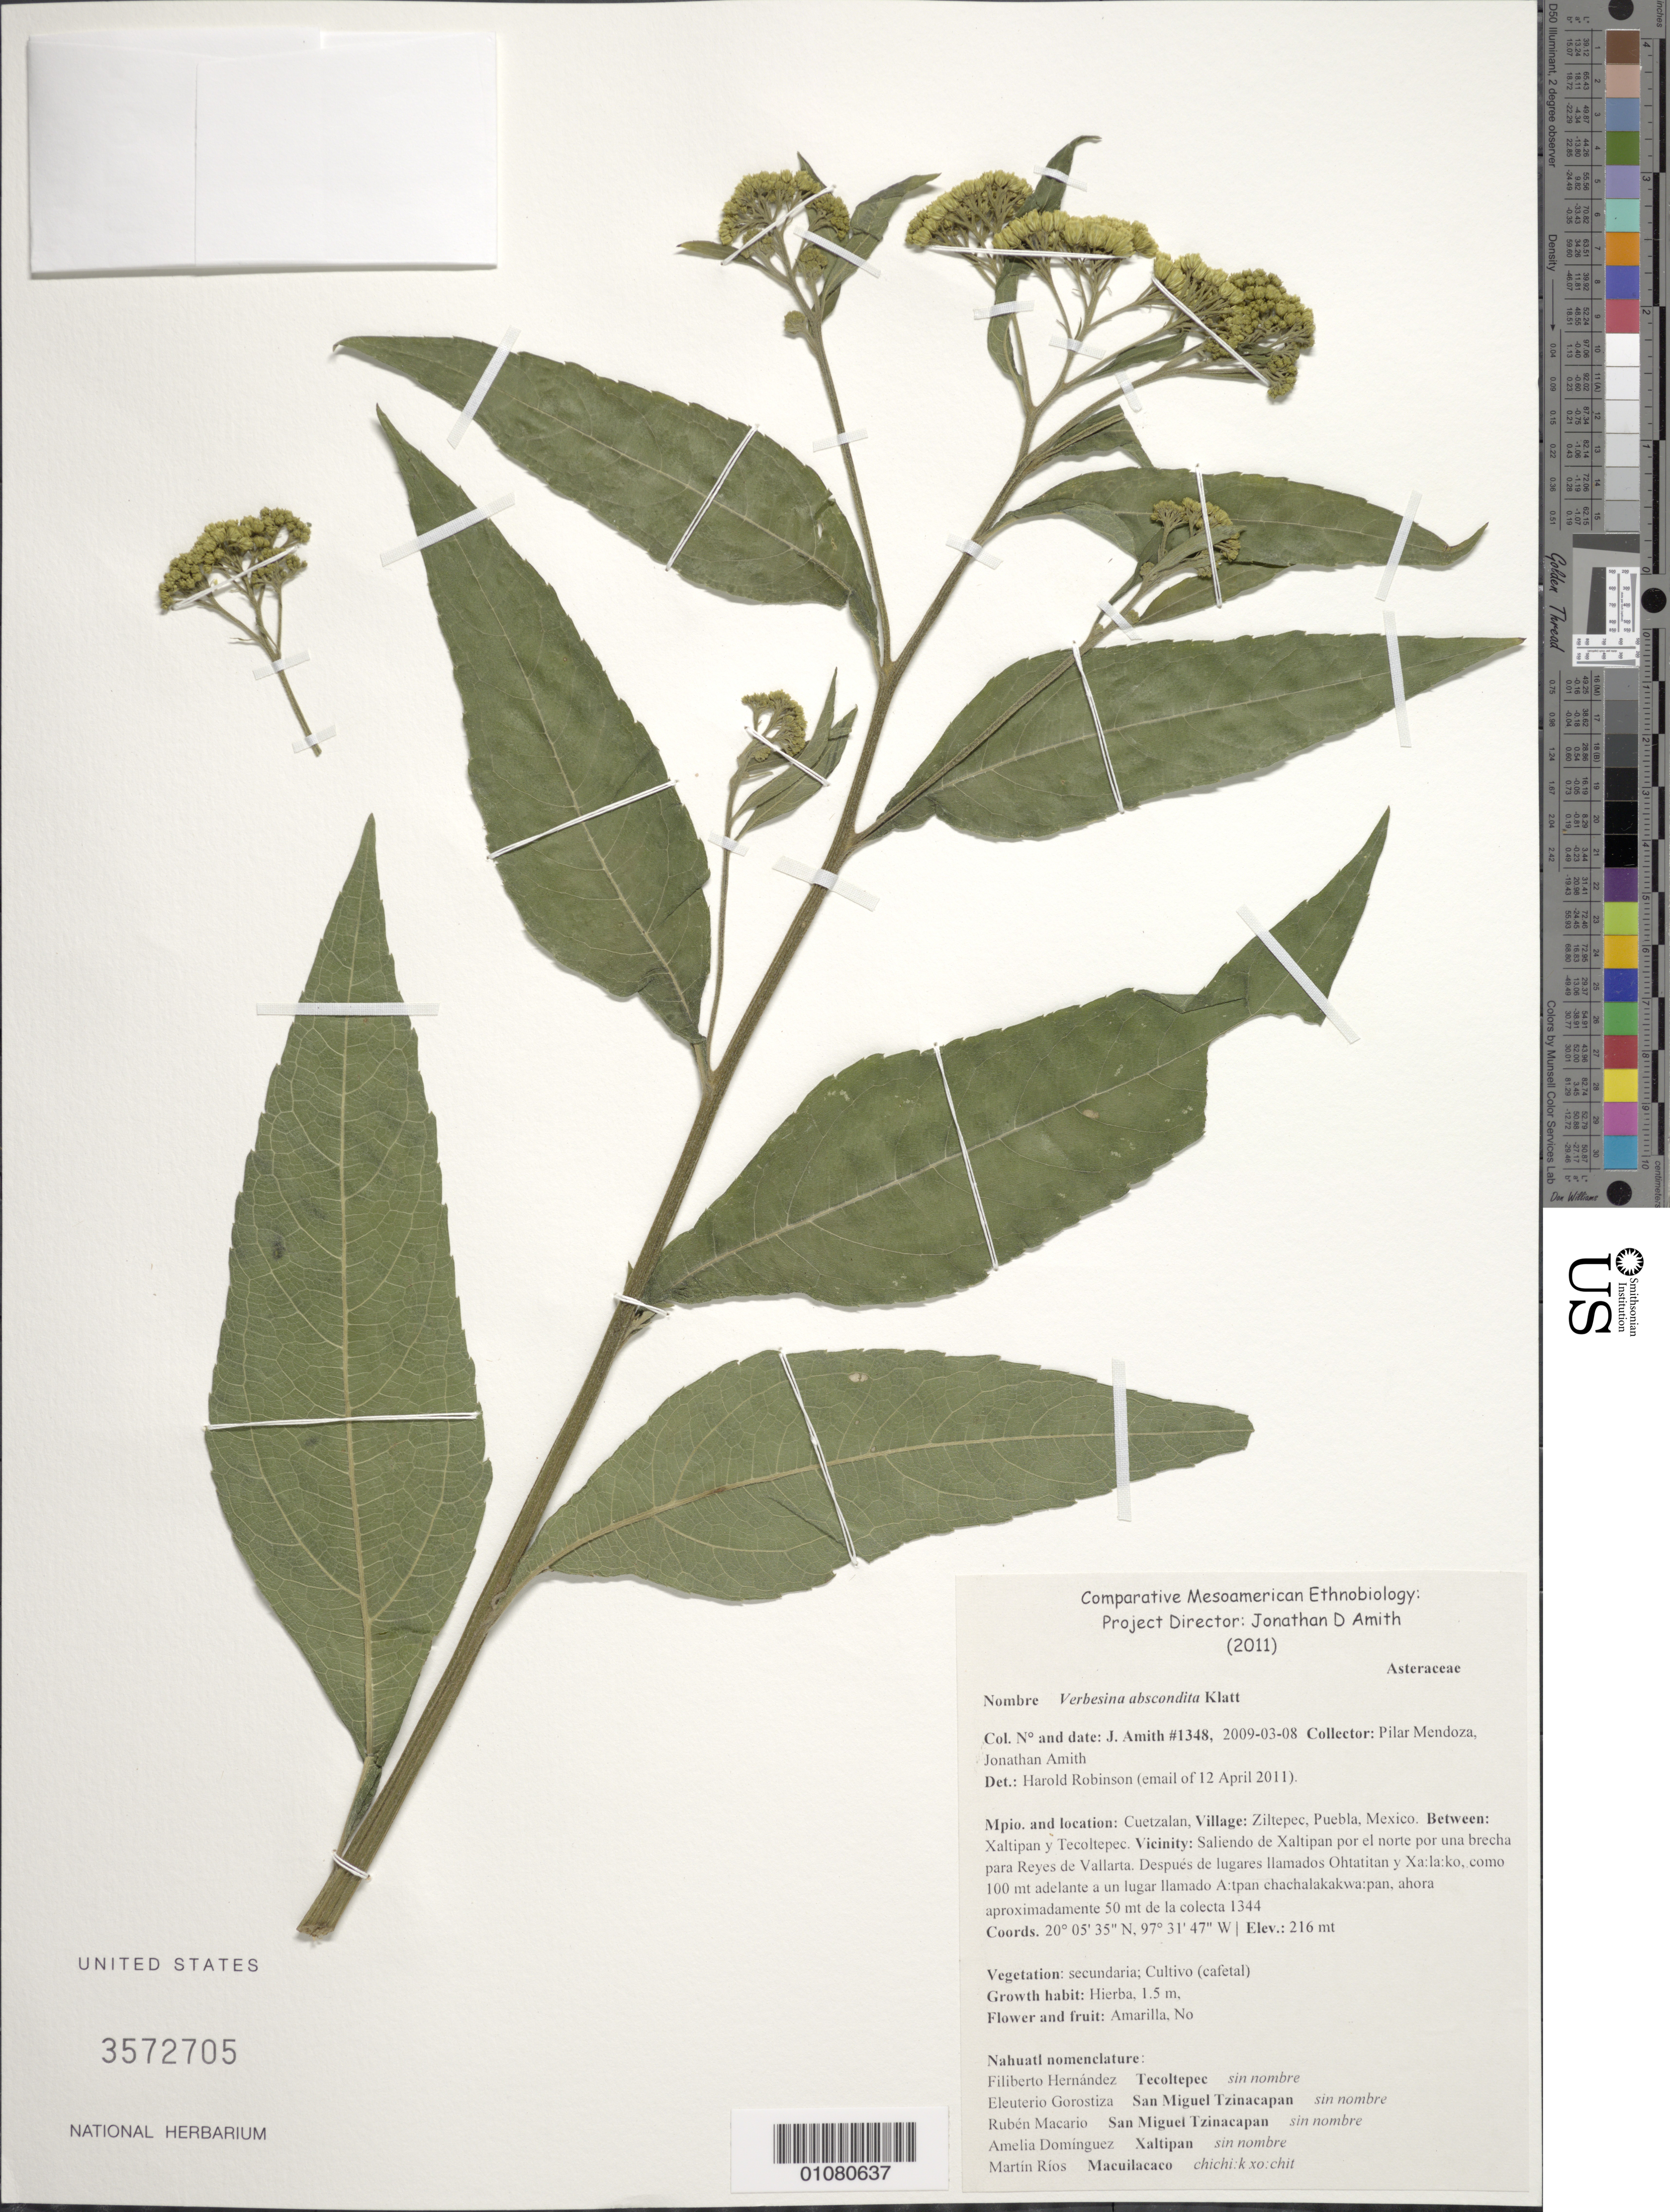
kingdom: Plantae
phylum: Tracheophyta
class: Magnoliopsida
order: Asterales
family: Asteraceae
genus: Verbesina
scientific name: Verbesina abscondita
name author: Klatt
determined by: Robinson, Harold E., (US)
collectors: J. D. Amith & P. Mendoza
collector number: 1348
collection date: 2009-03-08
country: Mexico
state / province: Puebla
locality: Ziltepec, Cuetzalan, between Xaltiplan y Tecoltecpec; vic Saliendo de Xaltipan por el norte por una brecha para Reyes de Vallarta. Despues de lugares llamados Ohtatitan y Xa:la:ko, como 100m adelante a un lugar…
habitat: Vegetation secundaria; cultivo (cafetal)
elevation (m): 216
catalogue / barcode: US 3572705